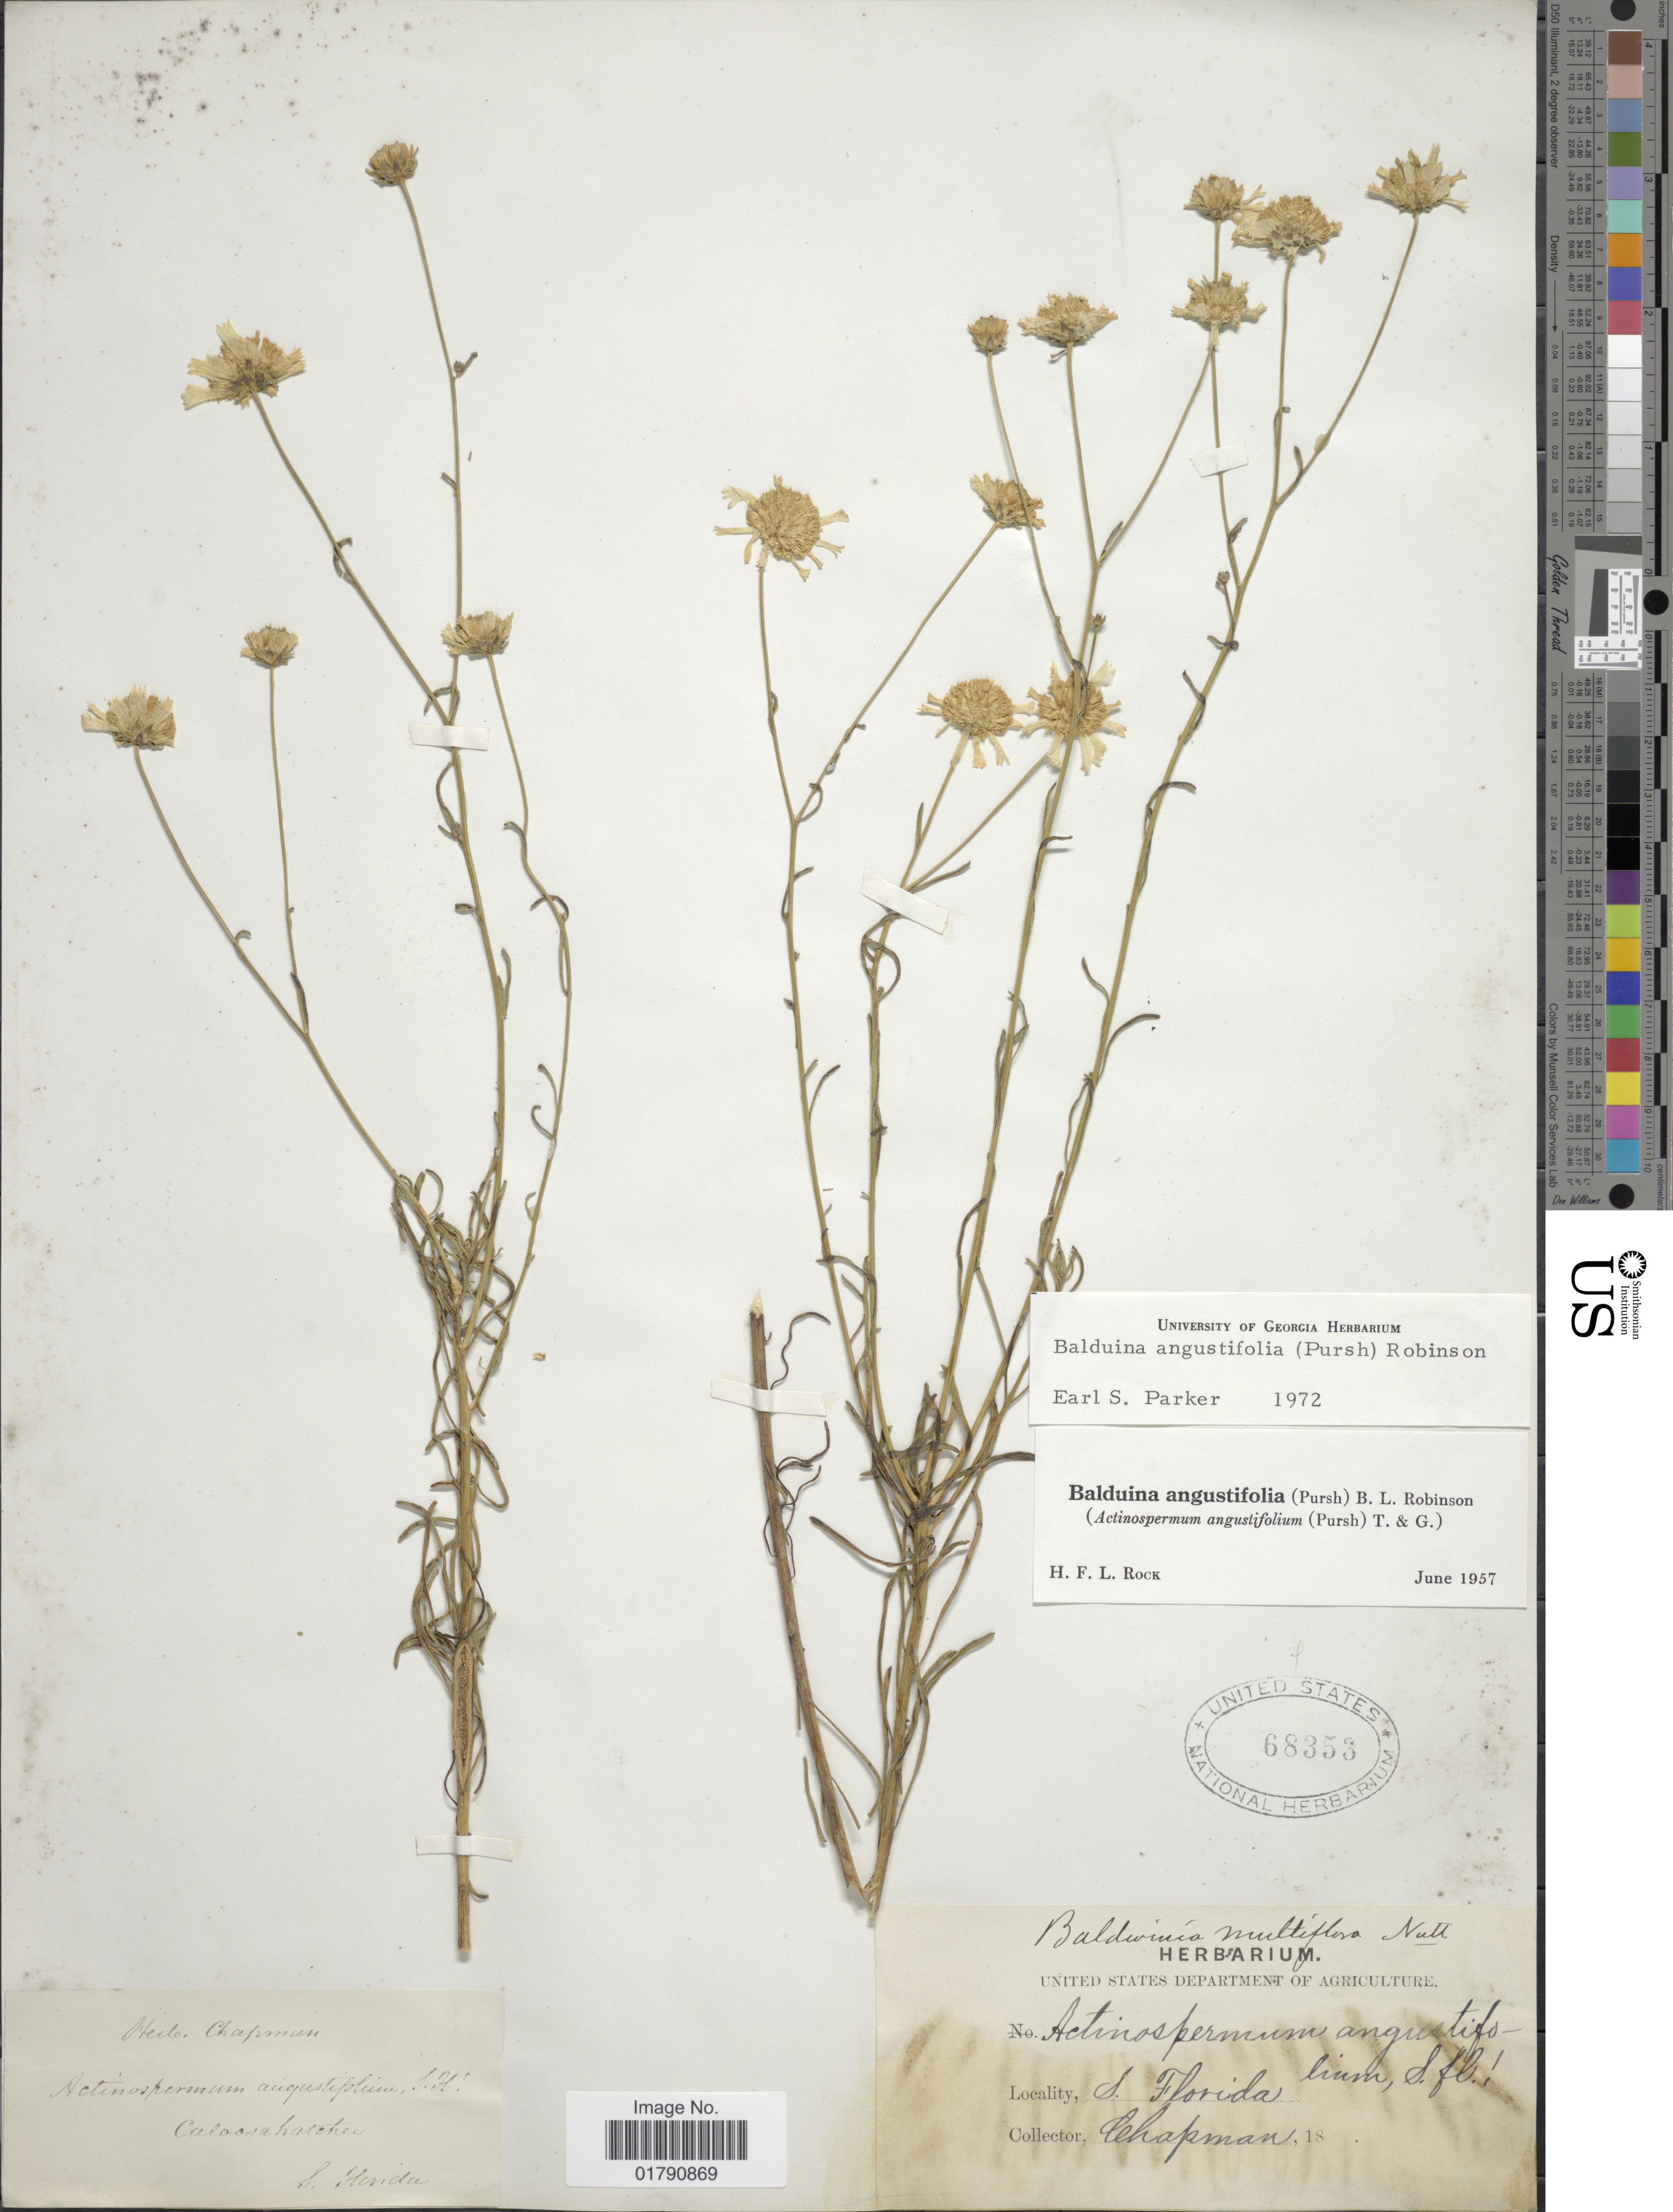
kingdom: Plantae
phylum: Tracheophyta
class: Magnoliopsida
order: Asterales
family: Asteraceae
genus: Balduina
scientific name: Balduina angustifolia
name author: (Pursh) B.L. Rob.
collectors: A. Chapman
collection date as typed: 18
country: United States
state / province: Florida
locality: S. Florida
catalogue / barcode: US 68353